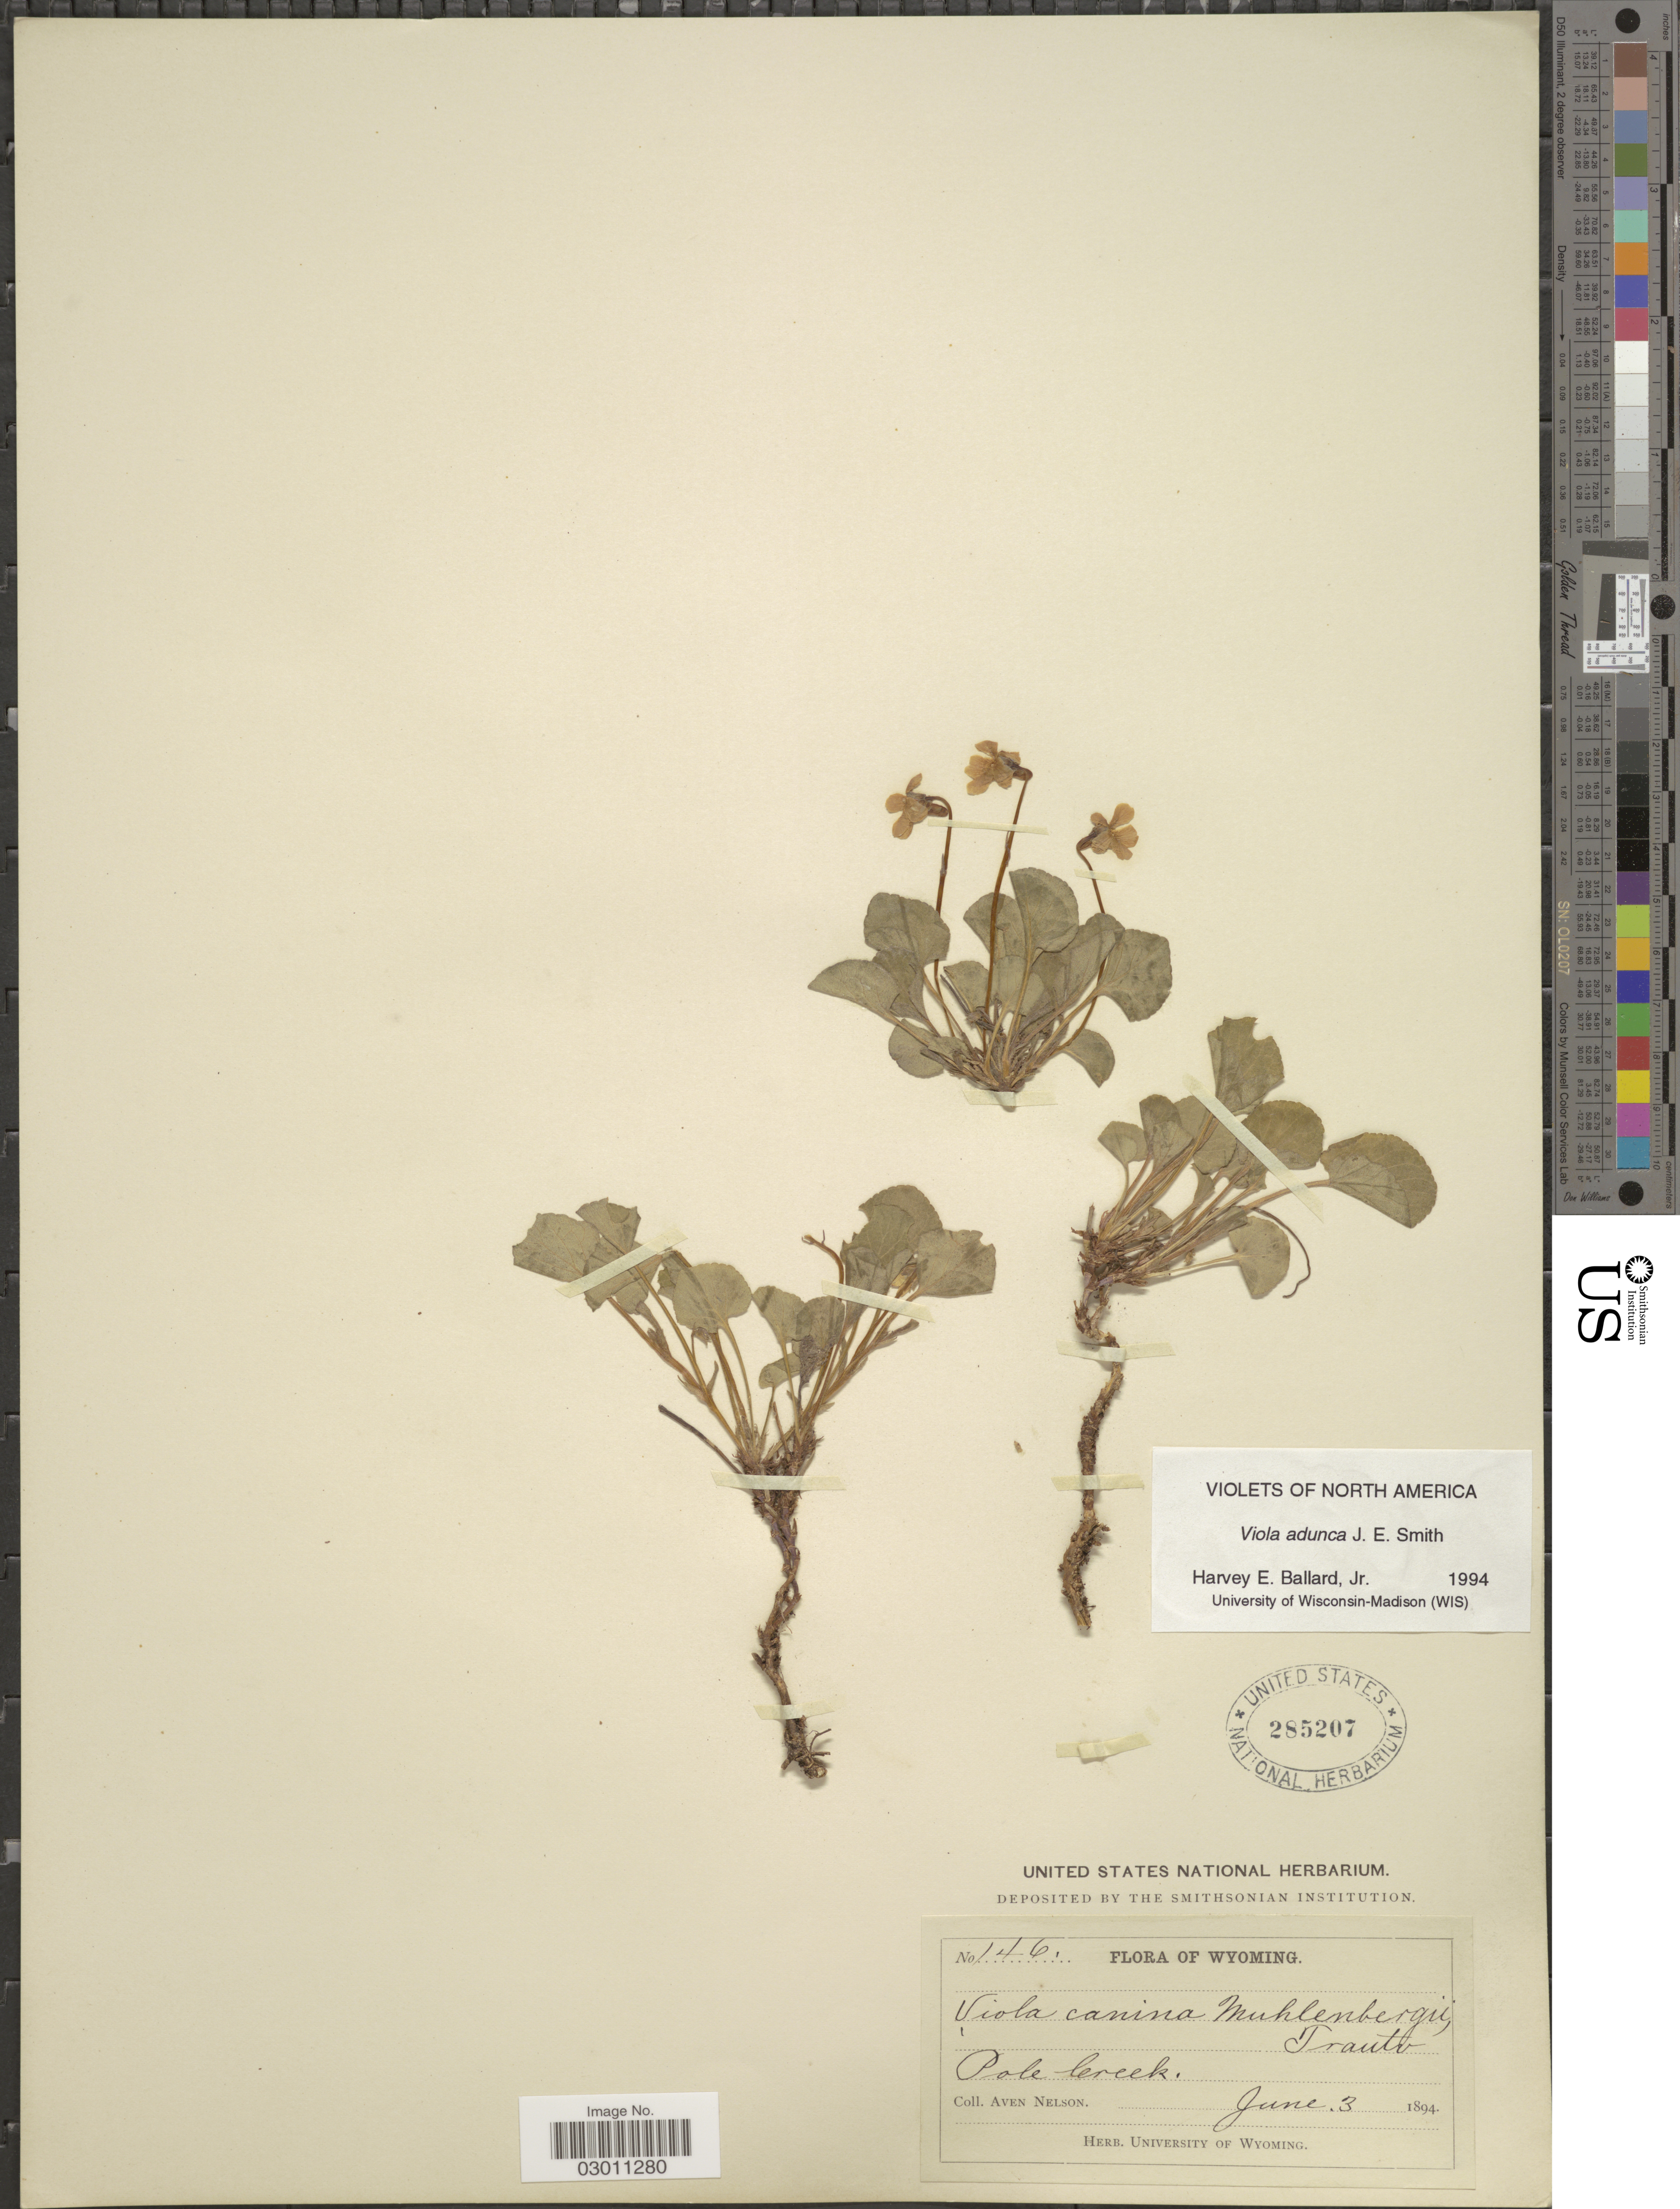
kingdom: Plantae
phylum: Tracheophyta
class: Magnoliopsida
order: Malpighiales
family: Violaceae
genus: Viola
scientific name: Viola adunca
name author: Sm.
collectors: A. Nelson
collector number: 146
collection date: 1894-06-03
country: United States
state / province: Wyoming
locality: Pole Creek.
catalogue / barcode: US 285207